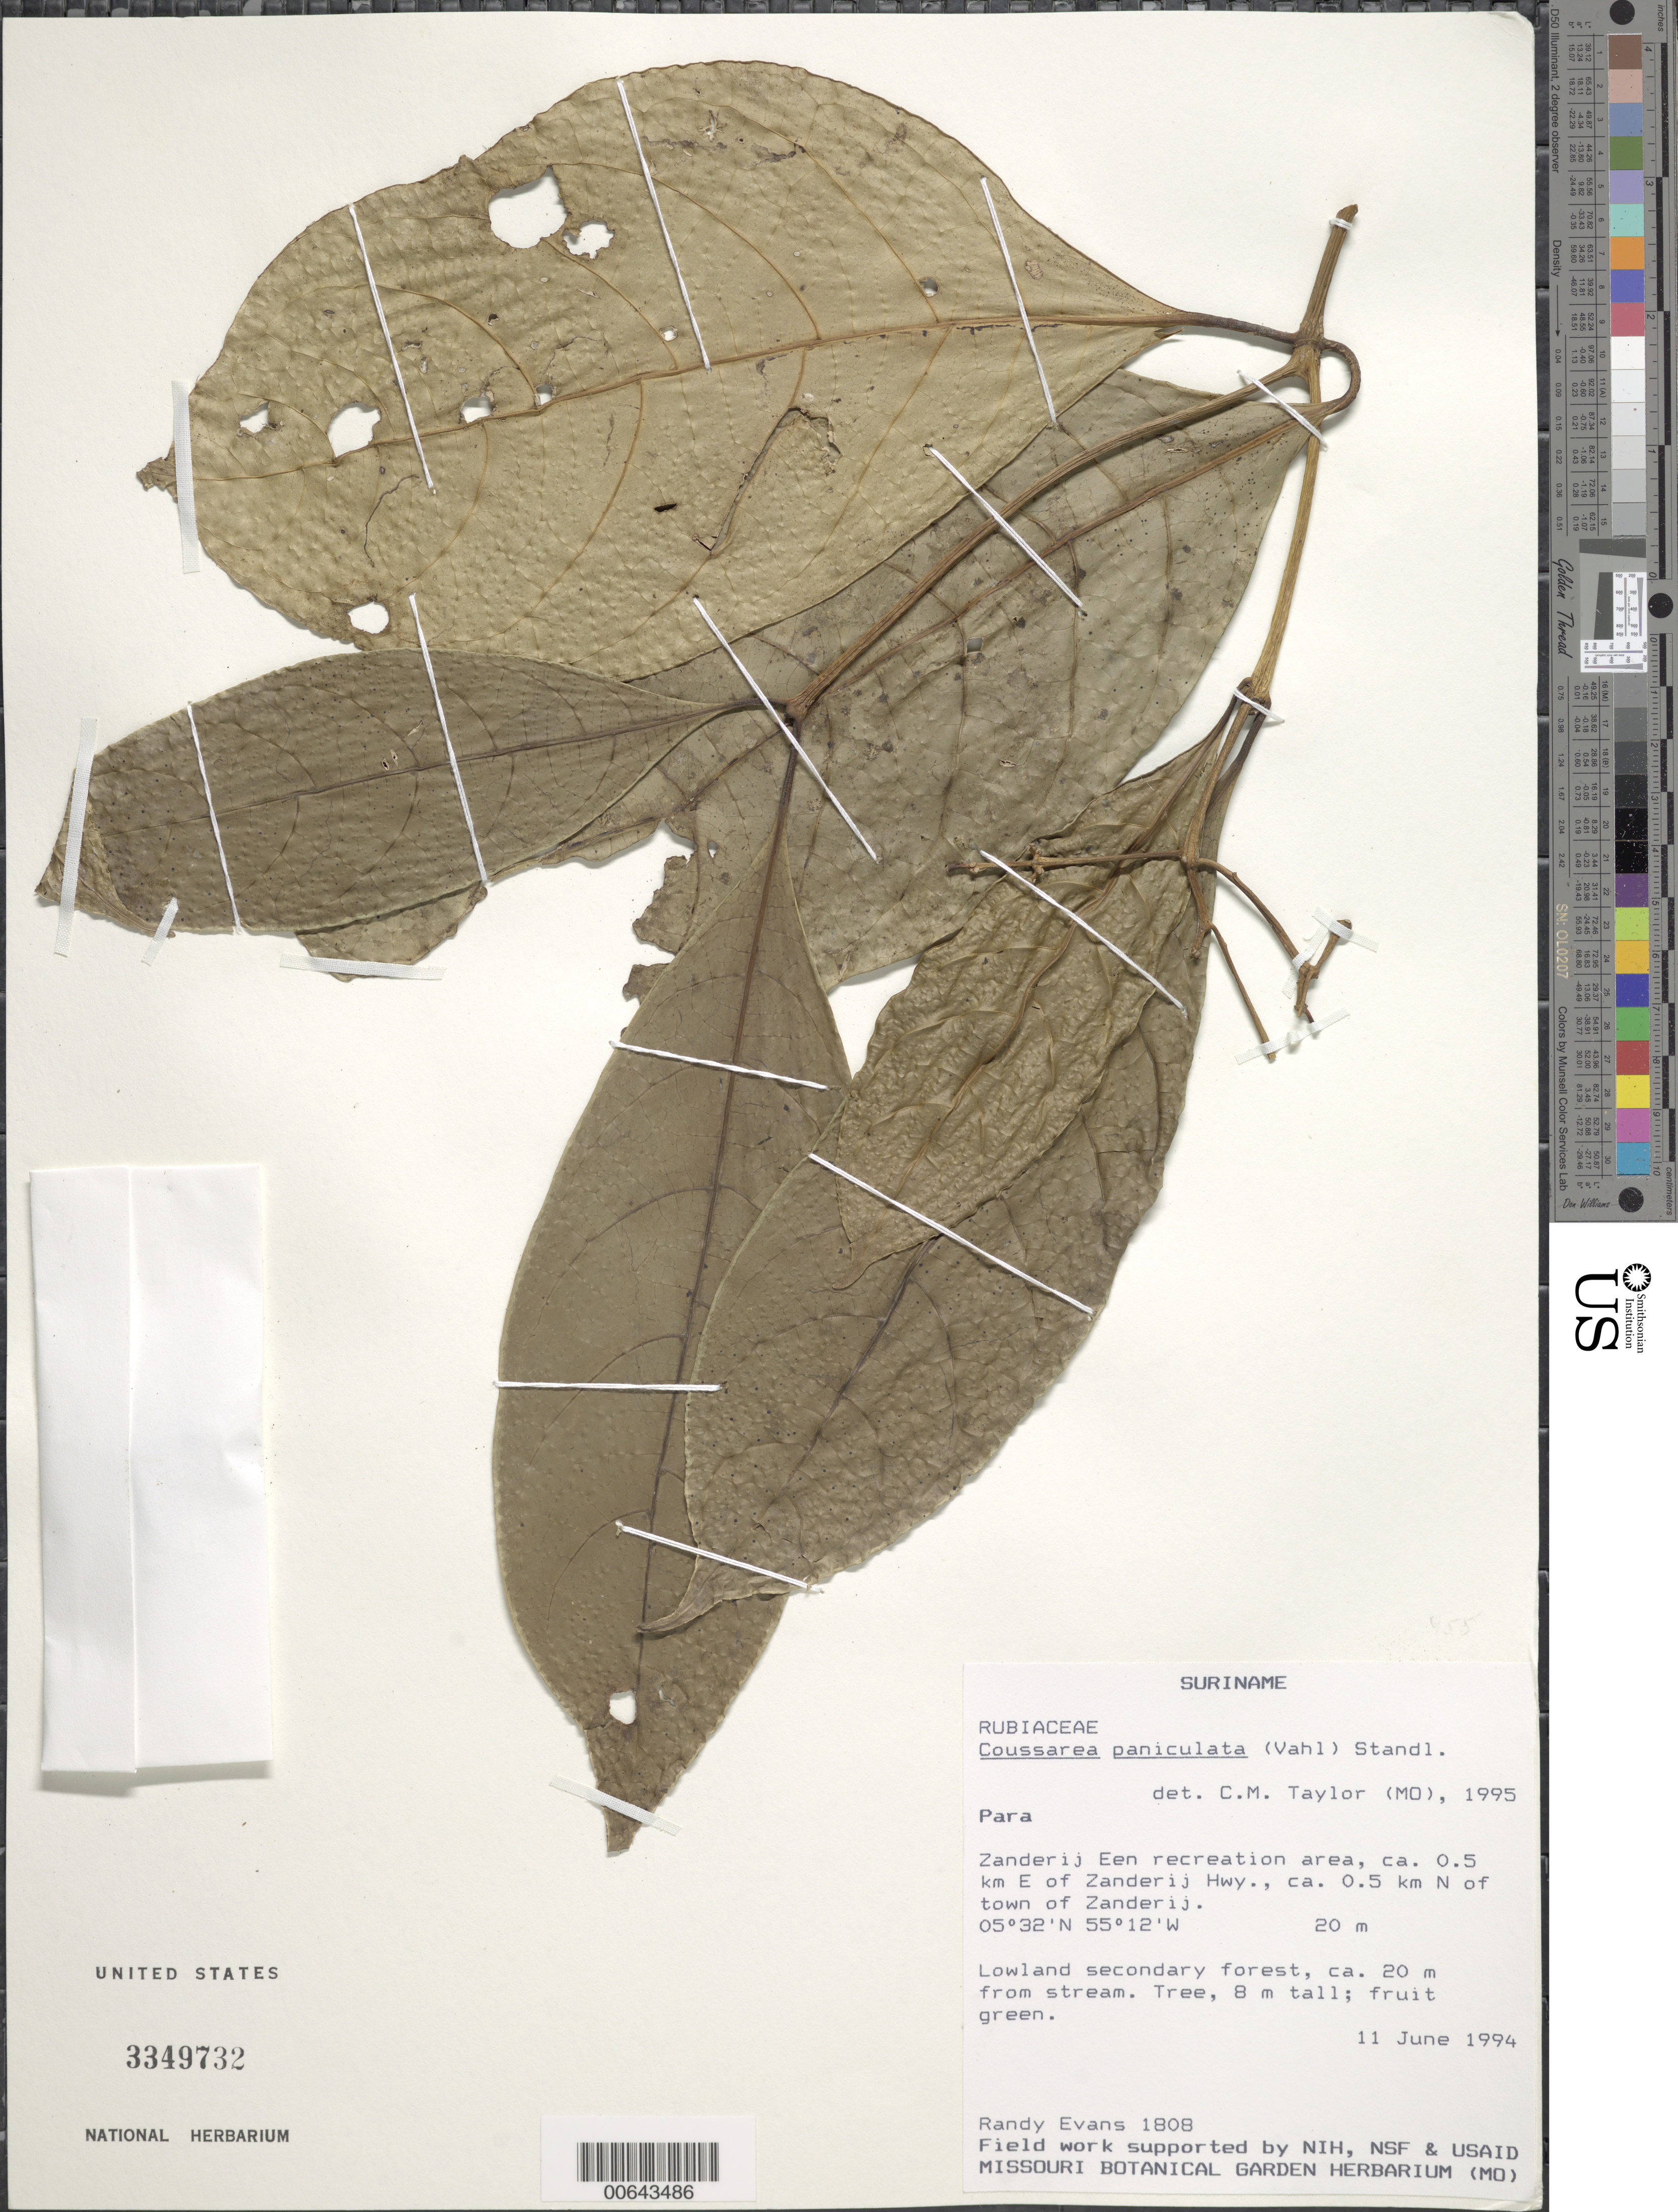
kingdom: Plantae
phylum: Tracheophyta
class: Magnoliopsida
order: Gentianales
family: Rubiaceae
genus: Coussarea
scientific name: Coussarea paniculata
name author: (Vahl) Standl.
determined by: Taylor, Charlotte M.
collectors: R. Evans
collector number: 1808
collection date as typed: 11-Jun-94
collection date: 1994-06-11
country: Suriname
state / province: Para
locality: Wit-santi, ca. 0.5 km N of Zanderij, at Zanderij Recreation Area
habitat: Lowland secondary forest, ca 20m from stream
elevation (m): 20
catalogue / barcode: US 3349732